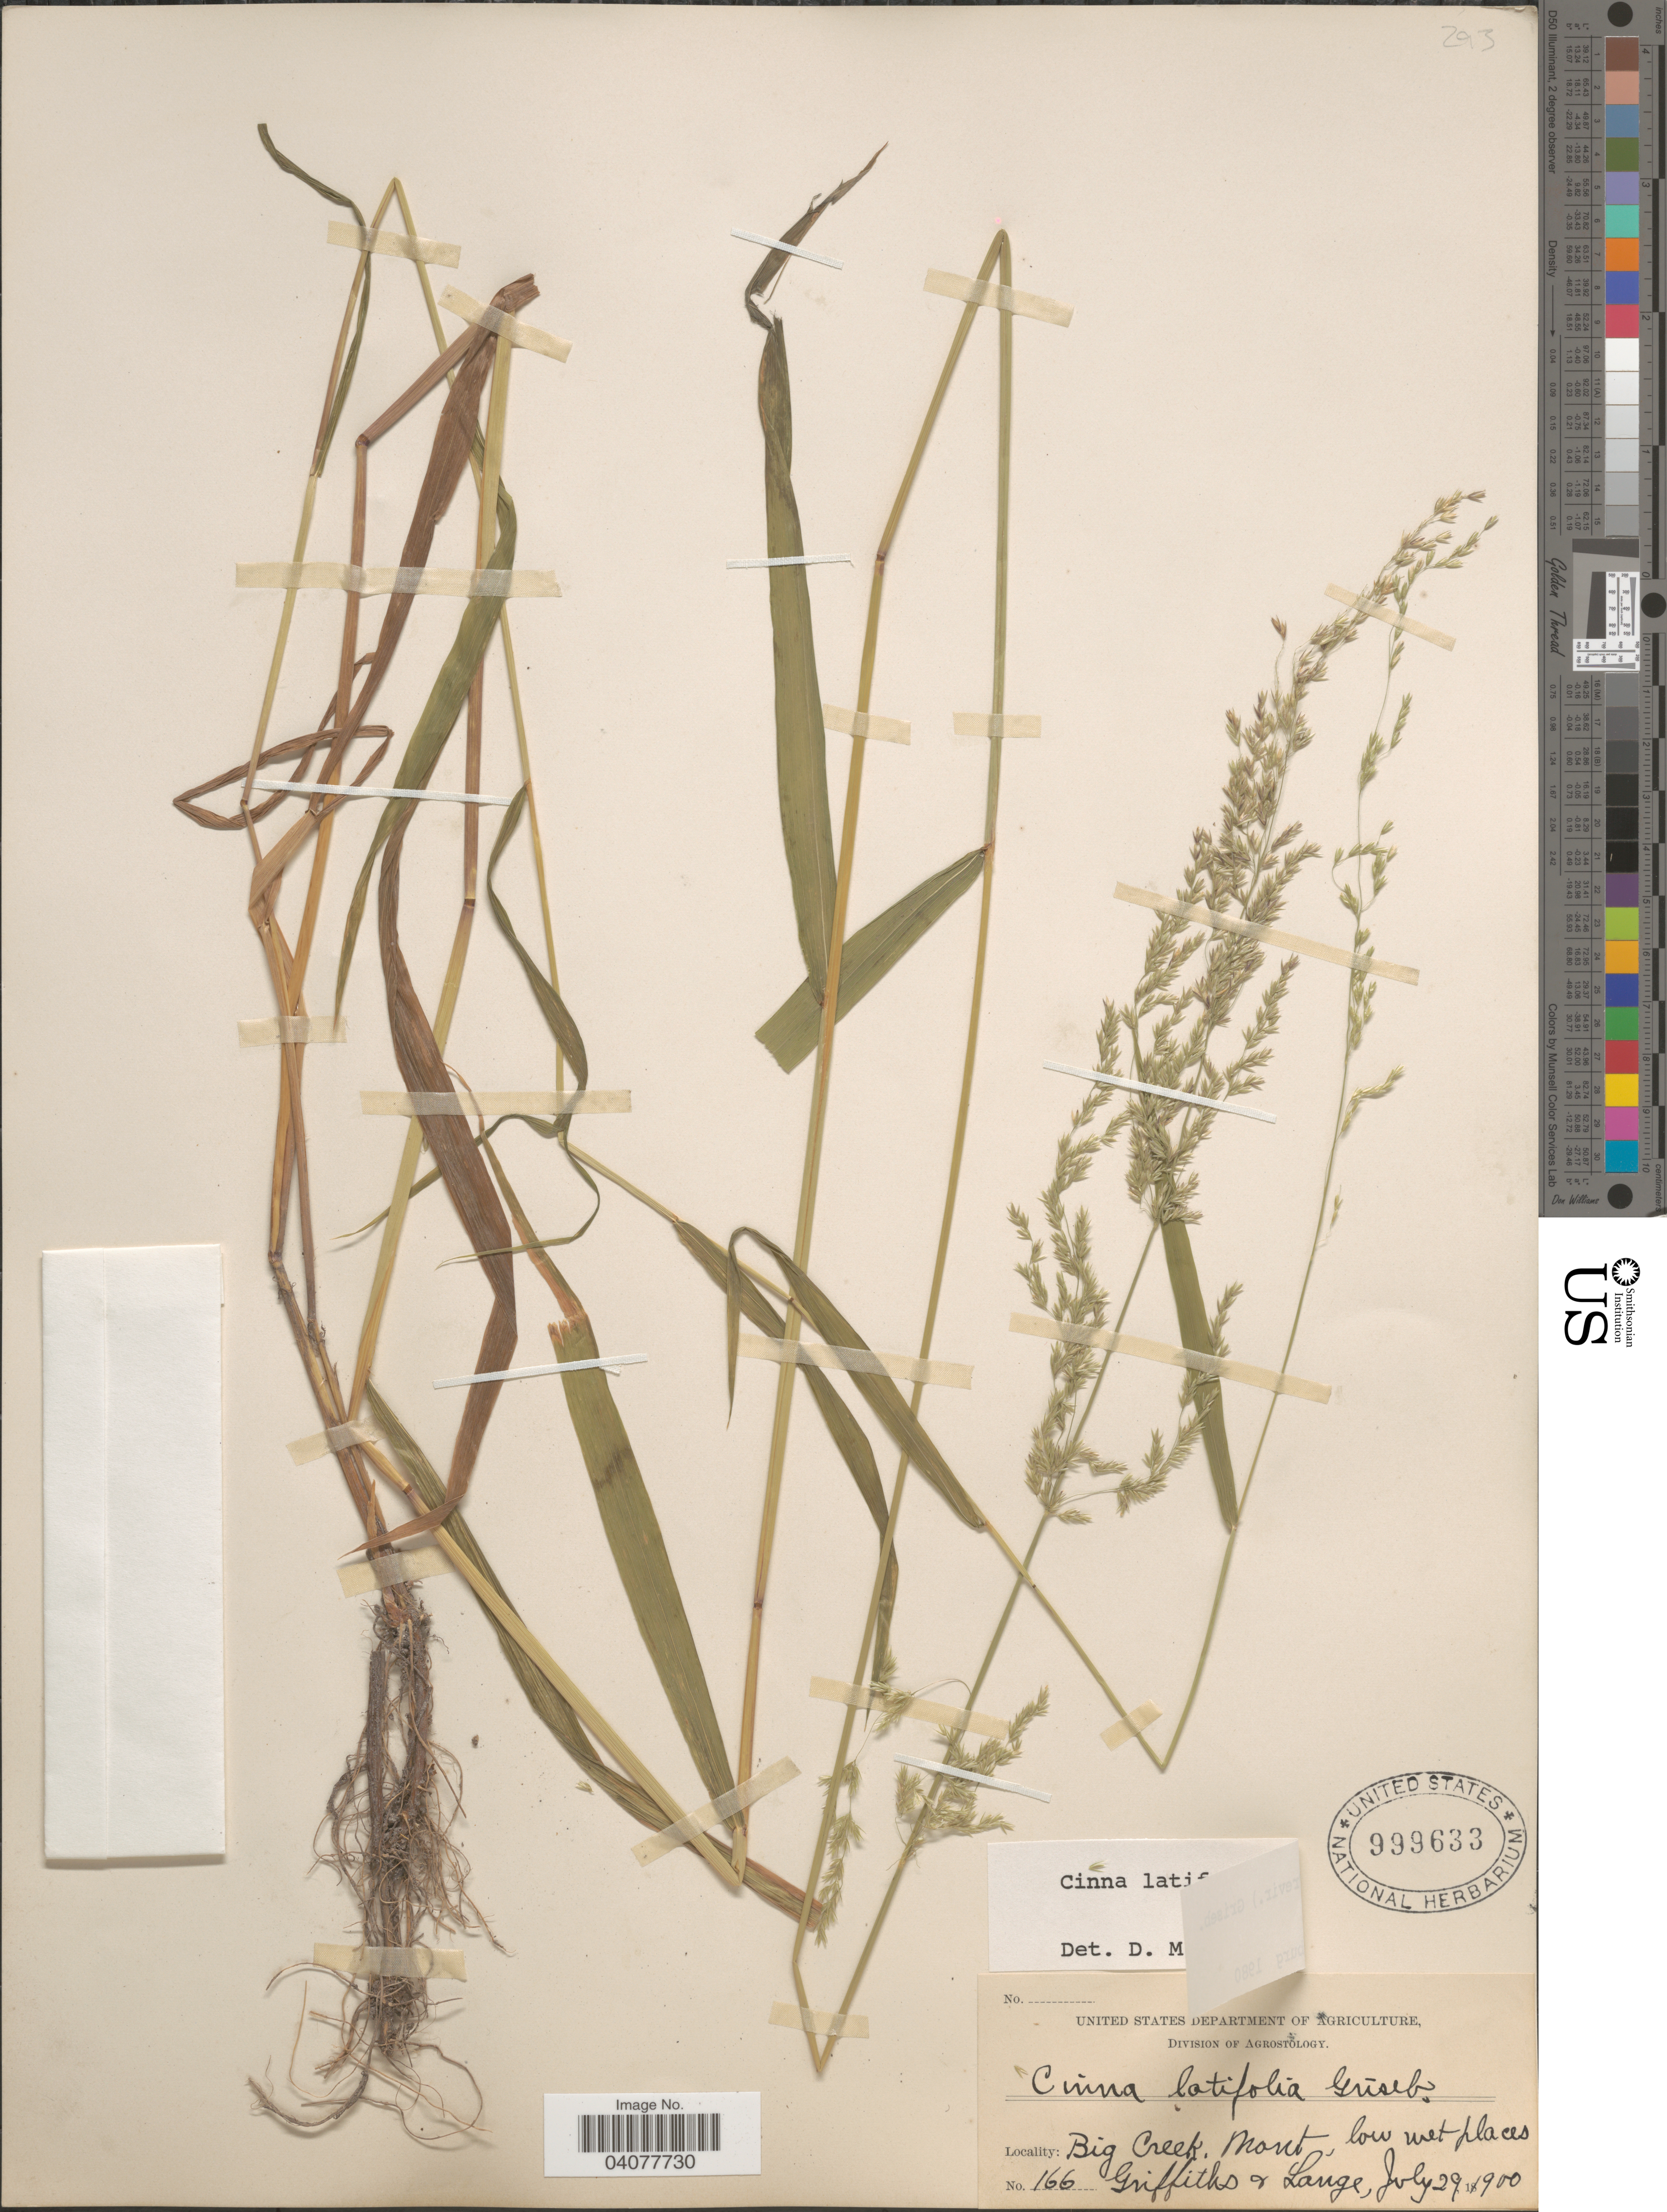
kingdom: Plantae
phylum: Tracheophyta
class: Liliopsida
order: Poales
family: Poaceae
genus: Cinna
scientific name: Cinna latifolia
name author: (Trevir. ex Goeppert) Griseb.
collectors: -- Griffiths & -- Lange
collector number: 166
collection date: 1900-07-29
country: United States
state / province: Montana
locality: Big Creek, low wet places.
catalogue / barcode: US 999633